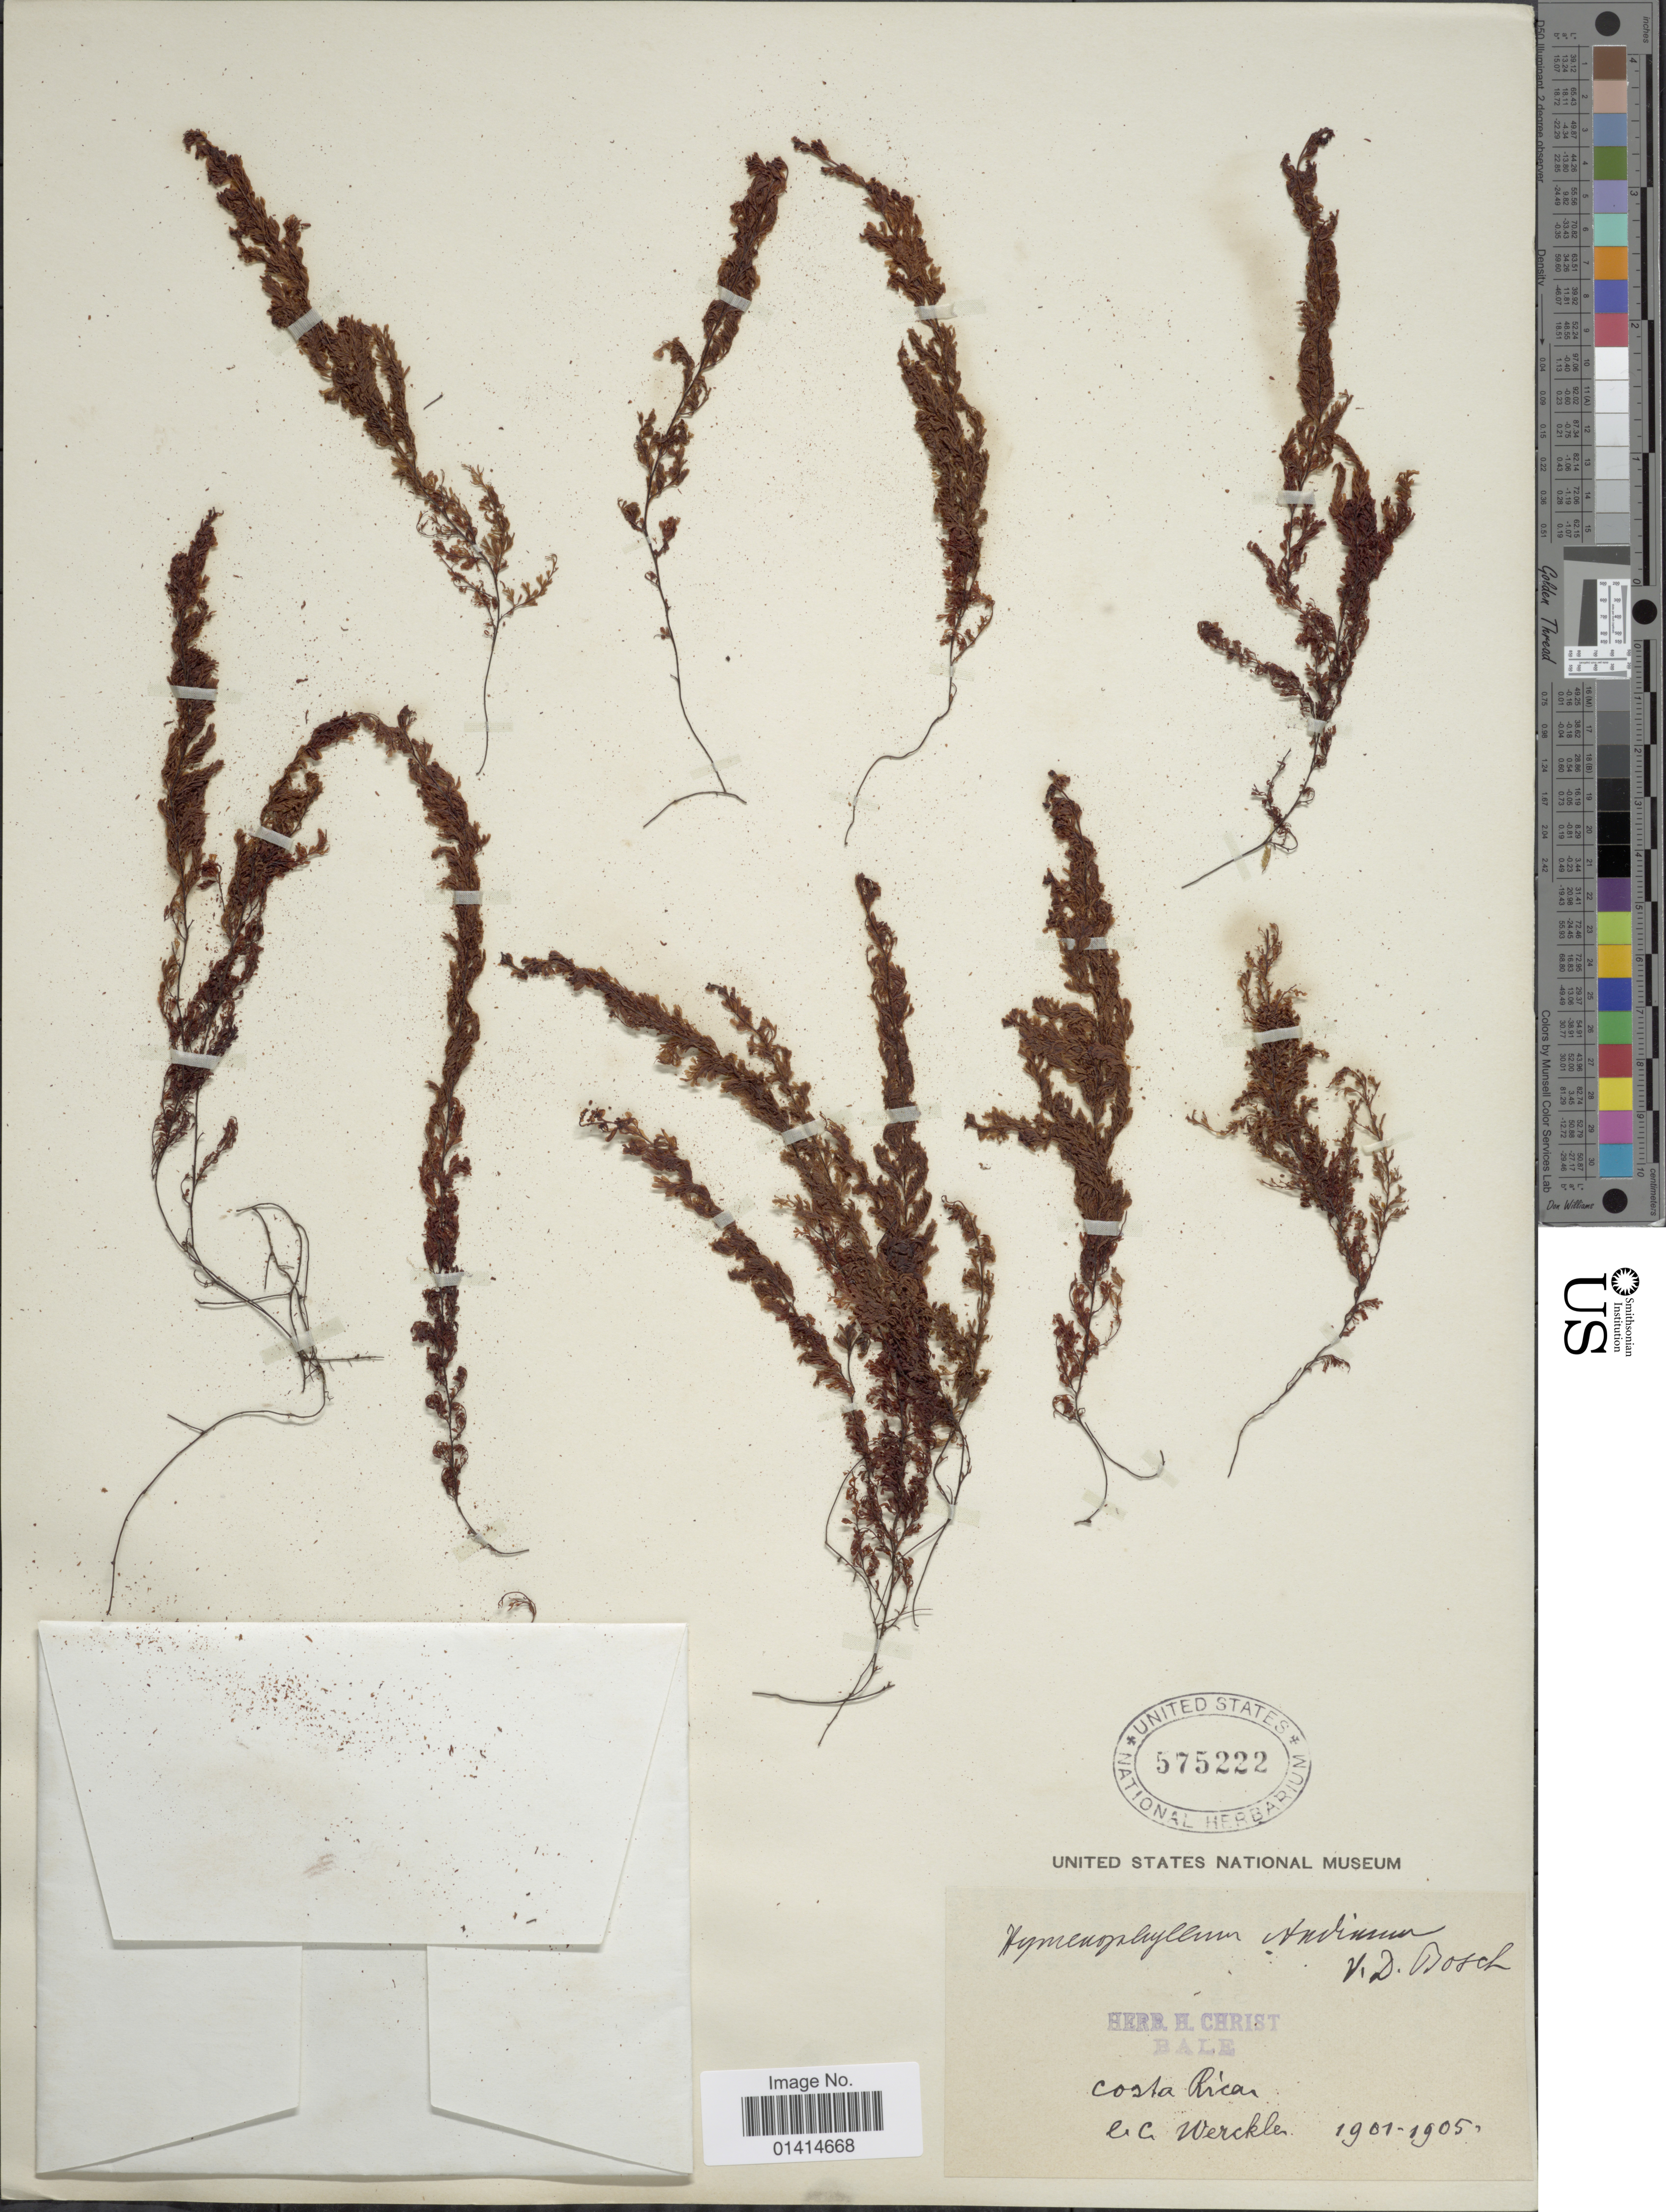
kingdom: Plantae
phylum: Tracheophyta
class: Polypodiopsida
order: Hymenophyllales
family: Hymenophyllaceae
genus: Hymenophyllum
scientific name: Hymenophyllum undulatum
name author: (Sw.) Sw.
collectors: C. C Wercklé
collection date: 1901/1905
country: Costa Rica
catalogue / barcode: US 575222